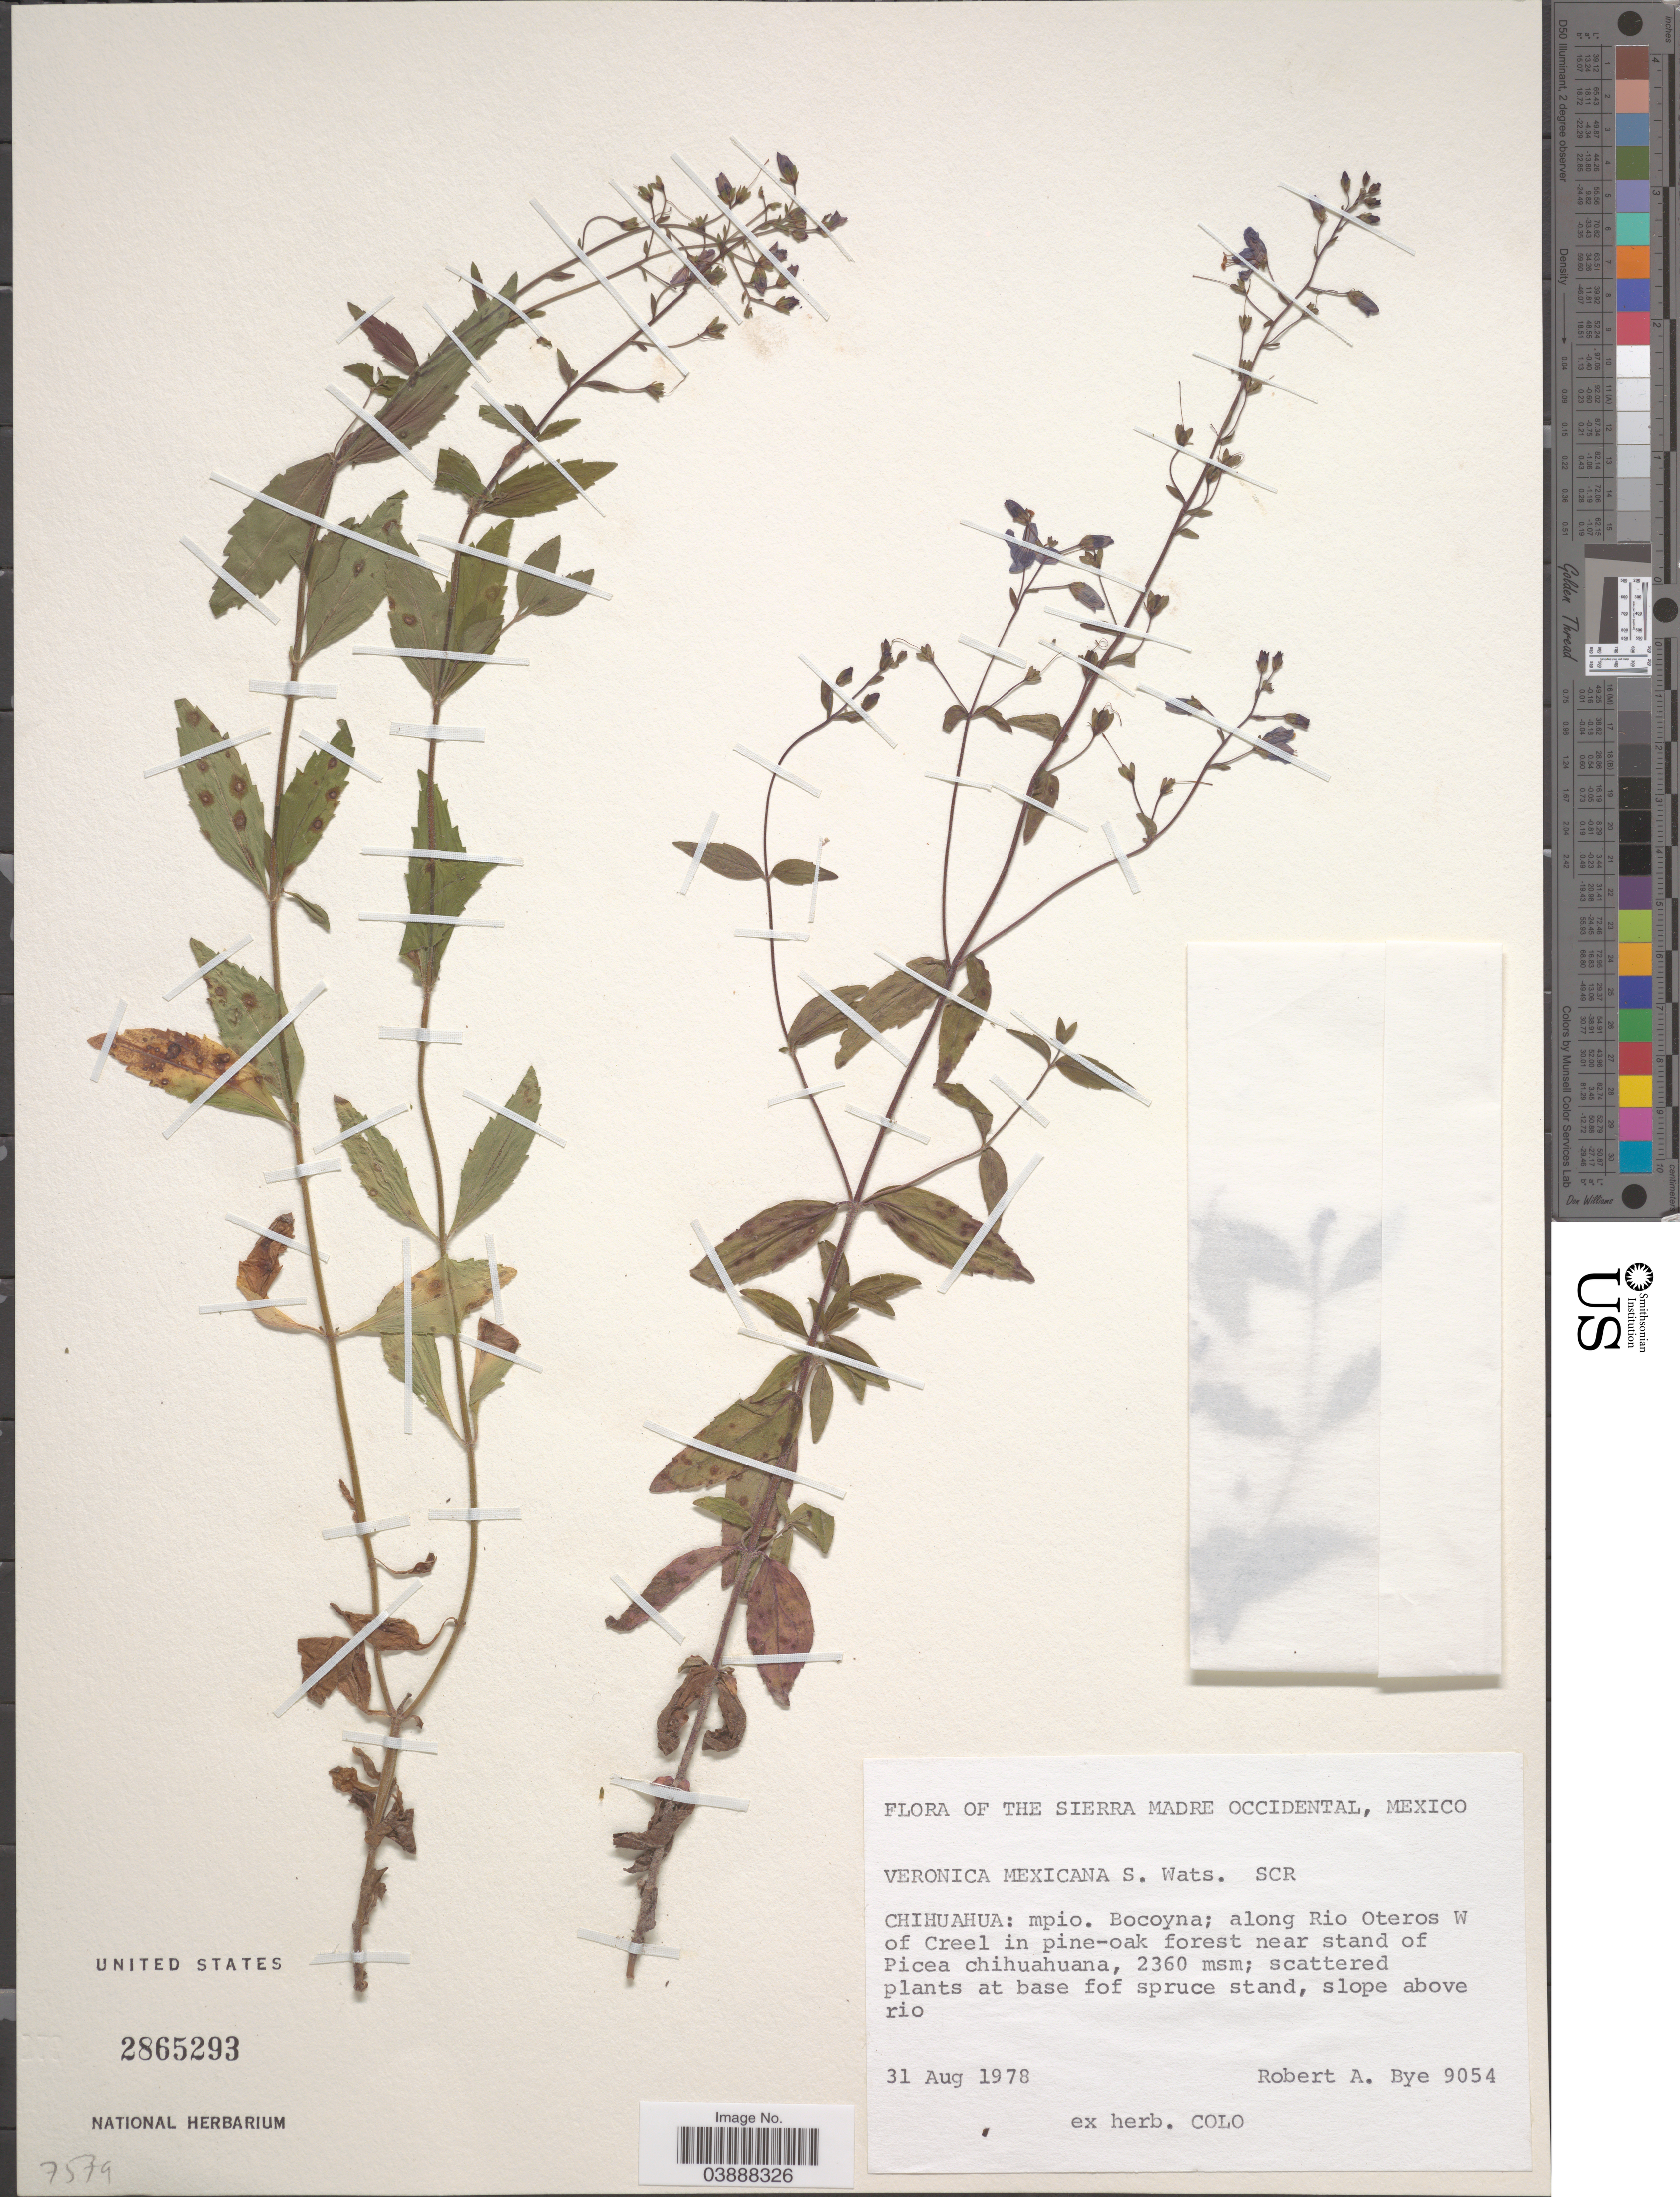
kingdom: Plantae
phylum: Tracheophyta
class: Magnoliopsida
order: Lamiales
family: Plantaginaceae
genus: Veronica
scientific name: Veronica mexicana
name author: S. Watson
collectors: R. A. Bye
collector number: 9054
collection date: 1978-08-31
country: Mexico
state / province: Chihuahua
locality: The Sierra Madre Occidental. Mpio. Bocoyna; along Rio Oteros W of Creel in pine-oak forest near stand of Picea chihuahuana.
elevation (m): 2360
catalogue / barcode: US 2865293